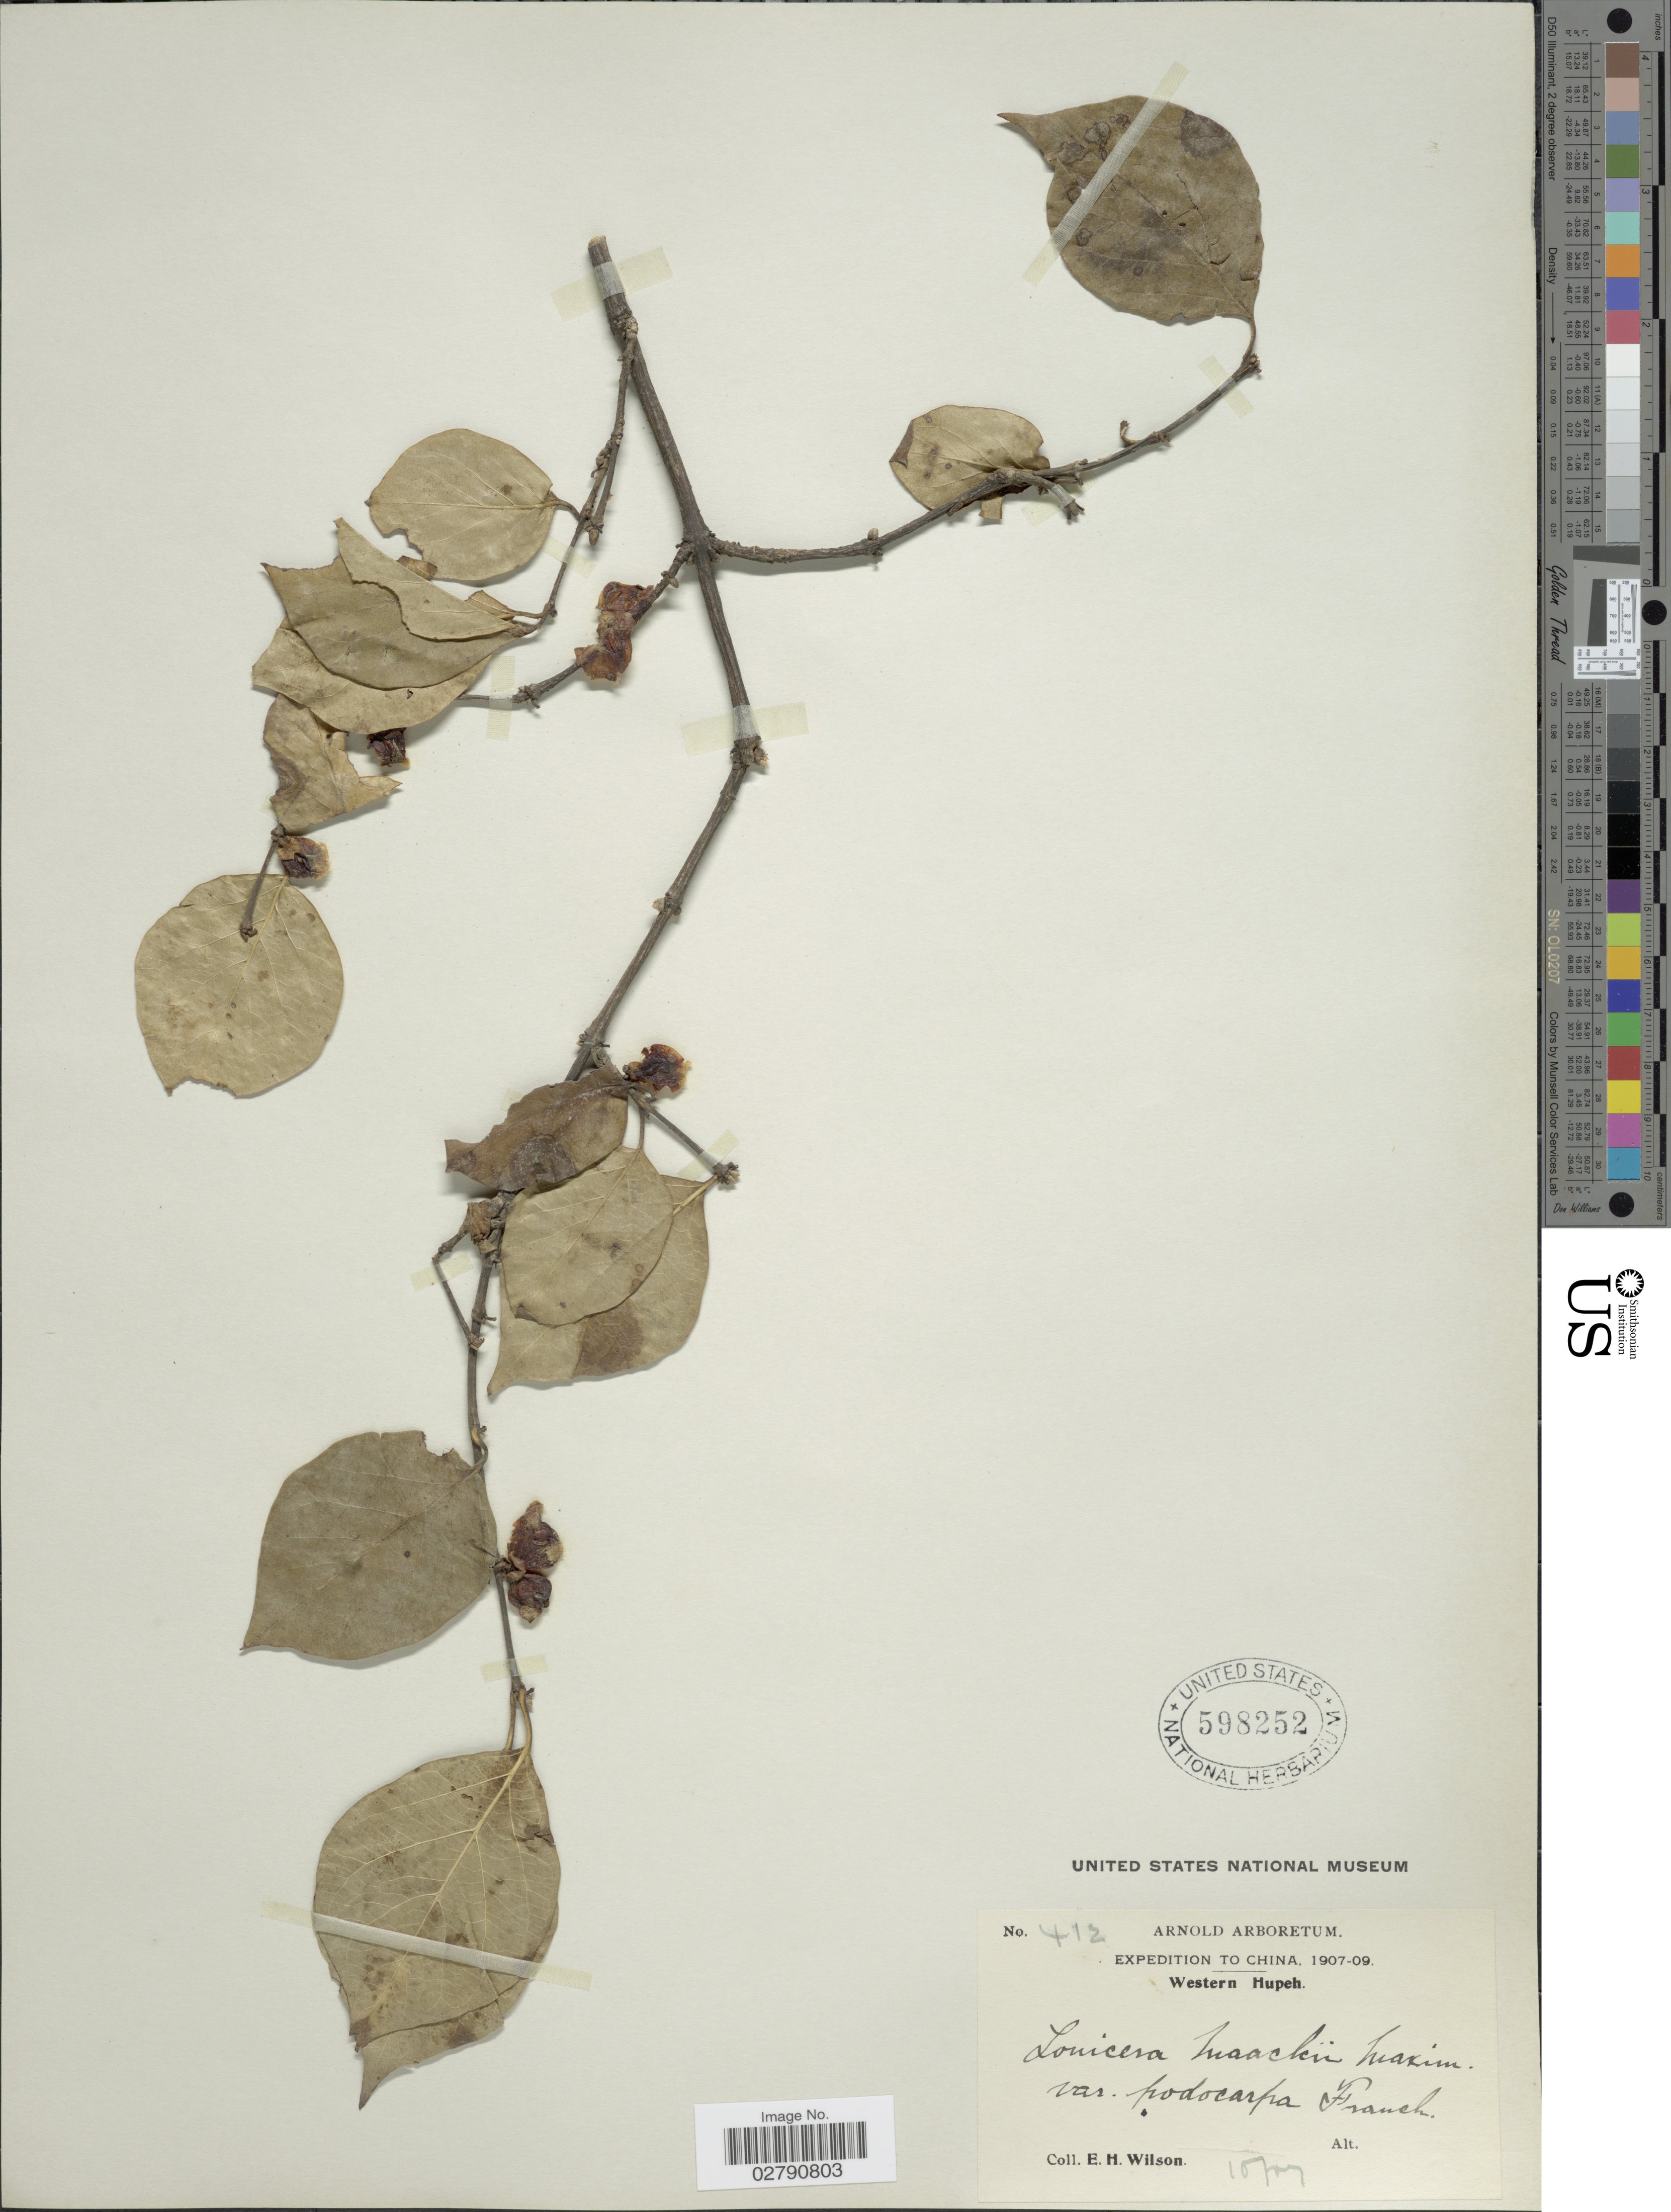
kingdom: Plantae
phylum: Tracheophyta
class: Magnoliopsida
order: Dipsacales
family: Caprifoliaceae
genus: Lonicera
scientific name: Lonicera maackii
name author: (Rupr.) Maxim.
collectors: E. Wilson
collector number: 412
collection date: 1907-10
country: China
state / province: Hubei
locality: Western Hupeh.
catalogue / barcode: US 598252